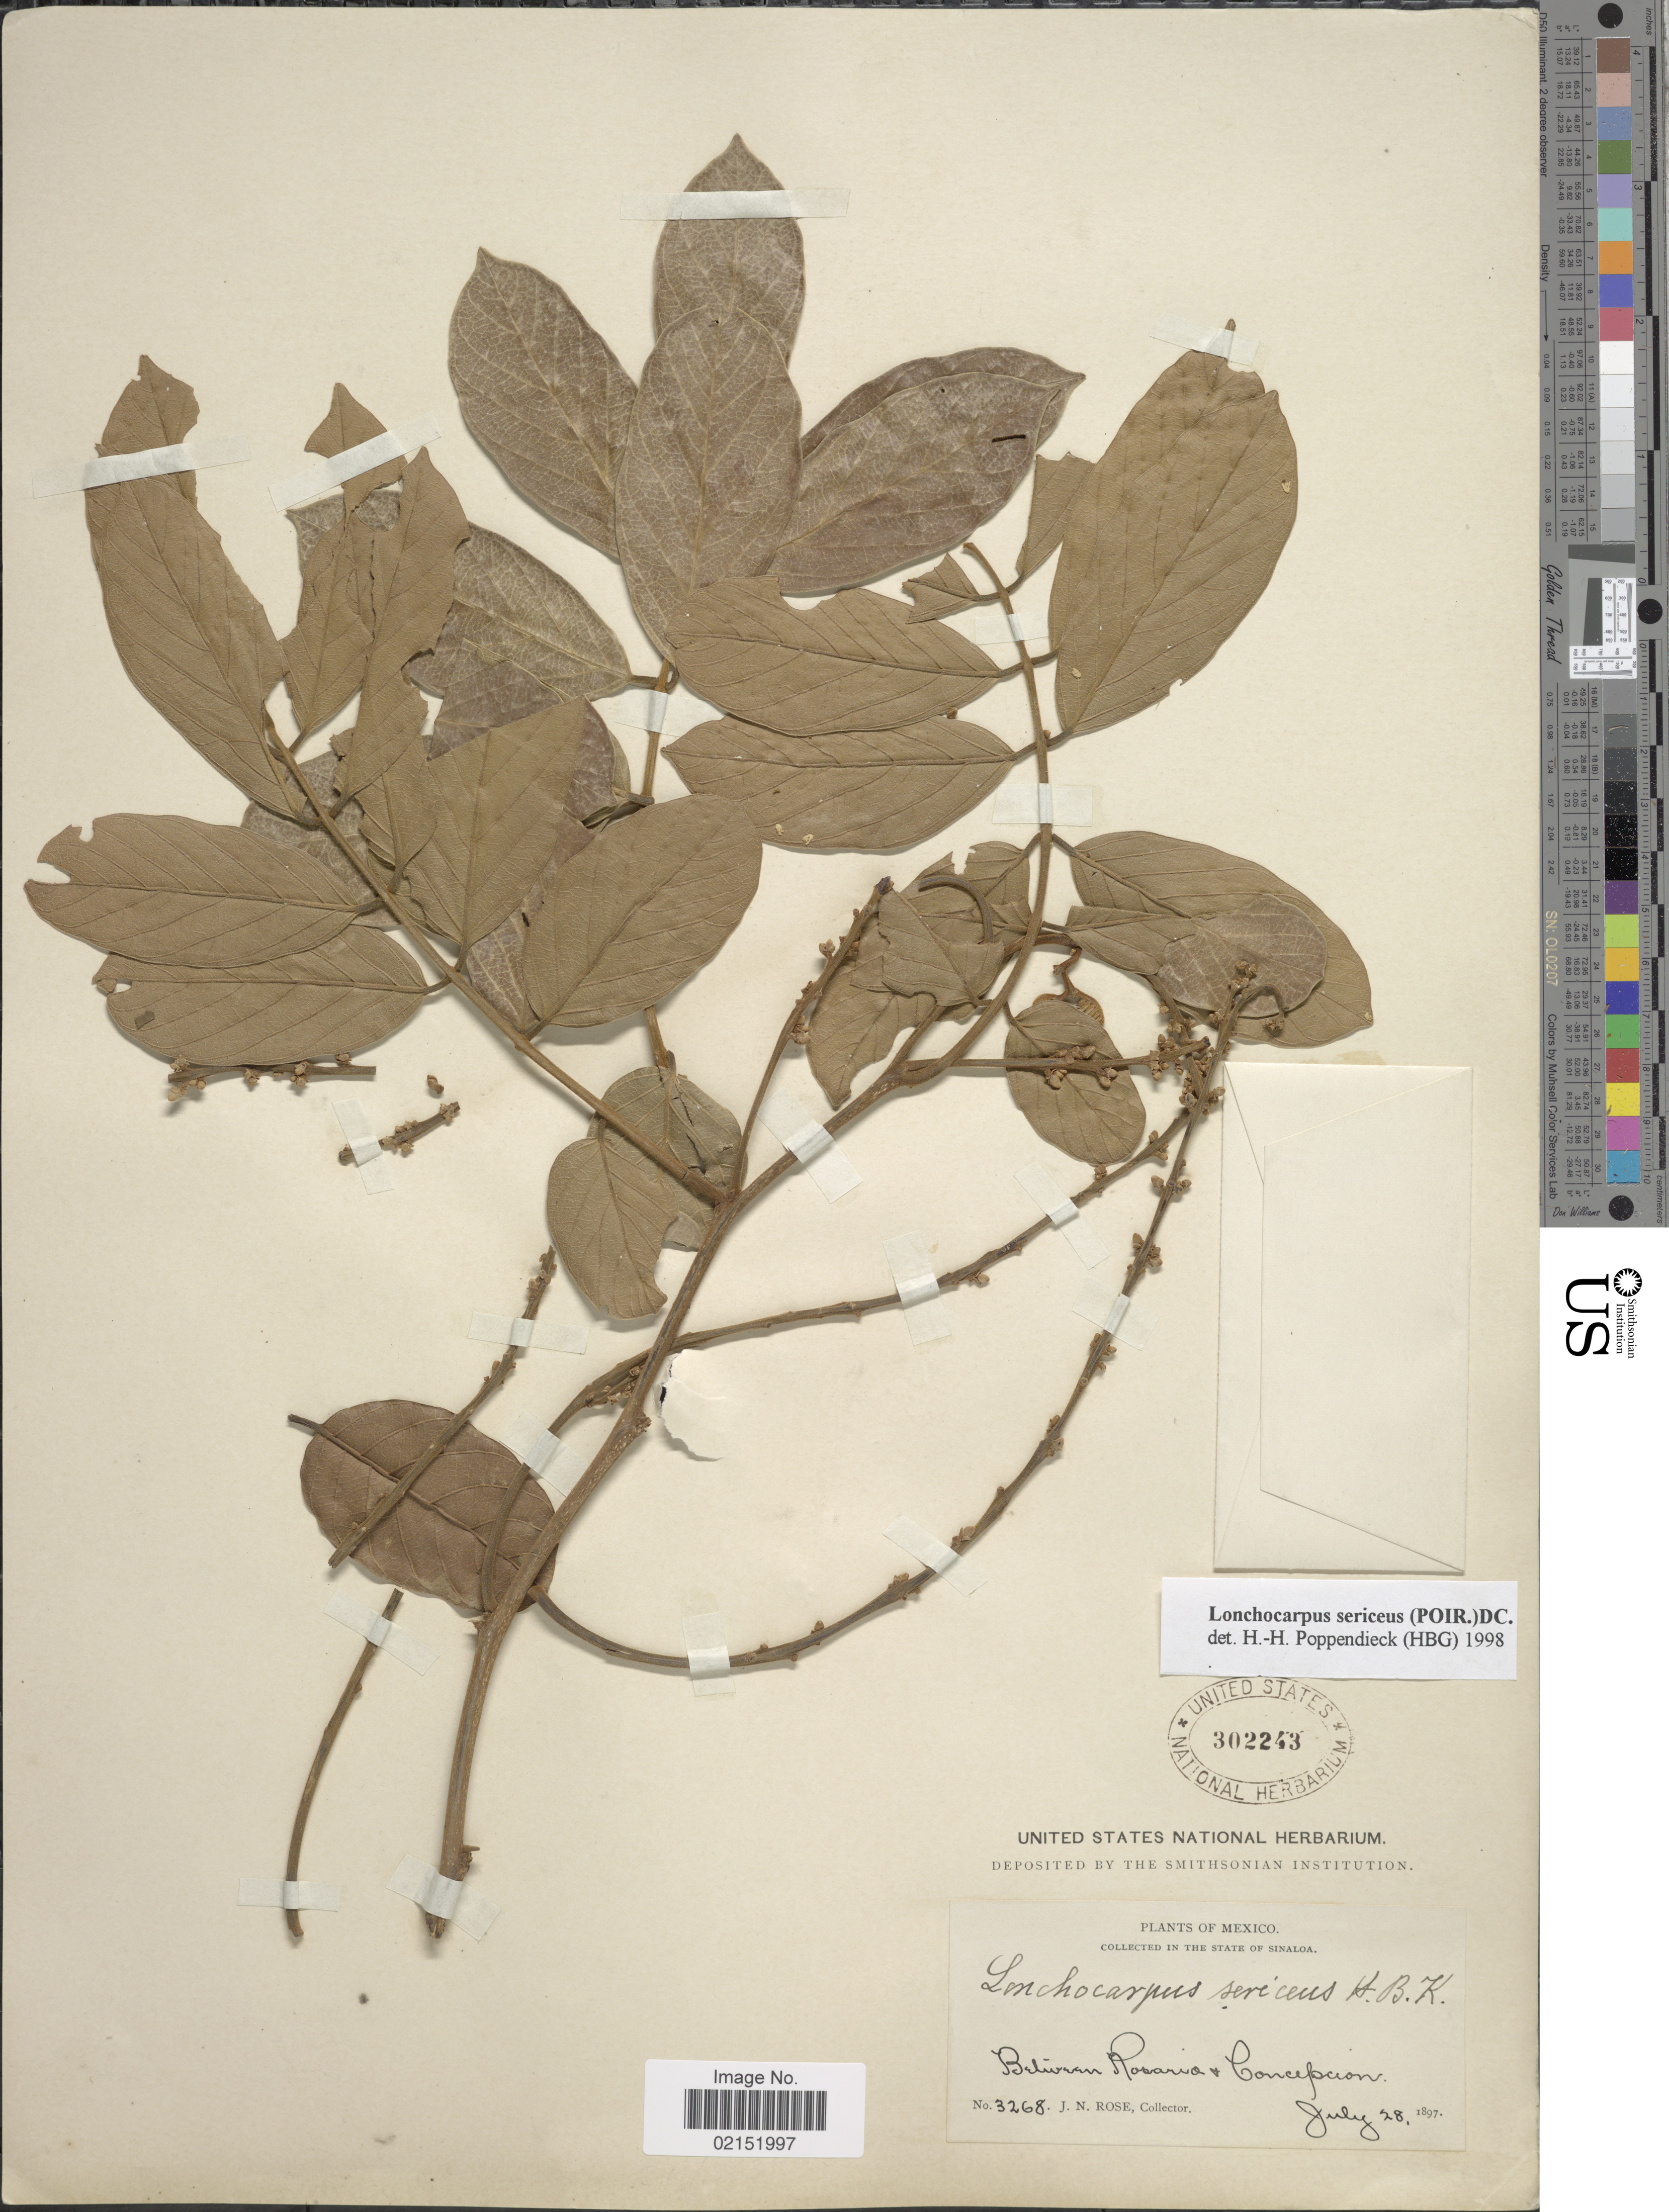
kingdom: Plantae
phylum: Tracheophyta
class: Magnoliopsida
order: Fabales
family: Fabaceae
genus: Lonchocarpus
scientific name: Lonchocarpus sericeus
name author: (Poir.) Kunth ex DC.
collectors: J. N. Rose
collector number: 3268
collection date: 1897-07-28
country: Mexico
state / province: Sinaloa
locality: Between Rosaria & Concepcion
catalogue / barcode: US 302243